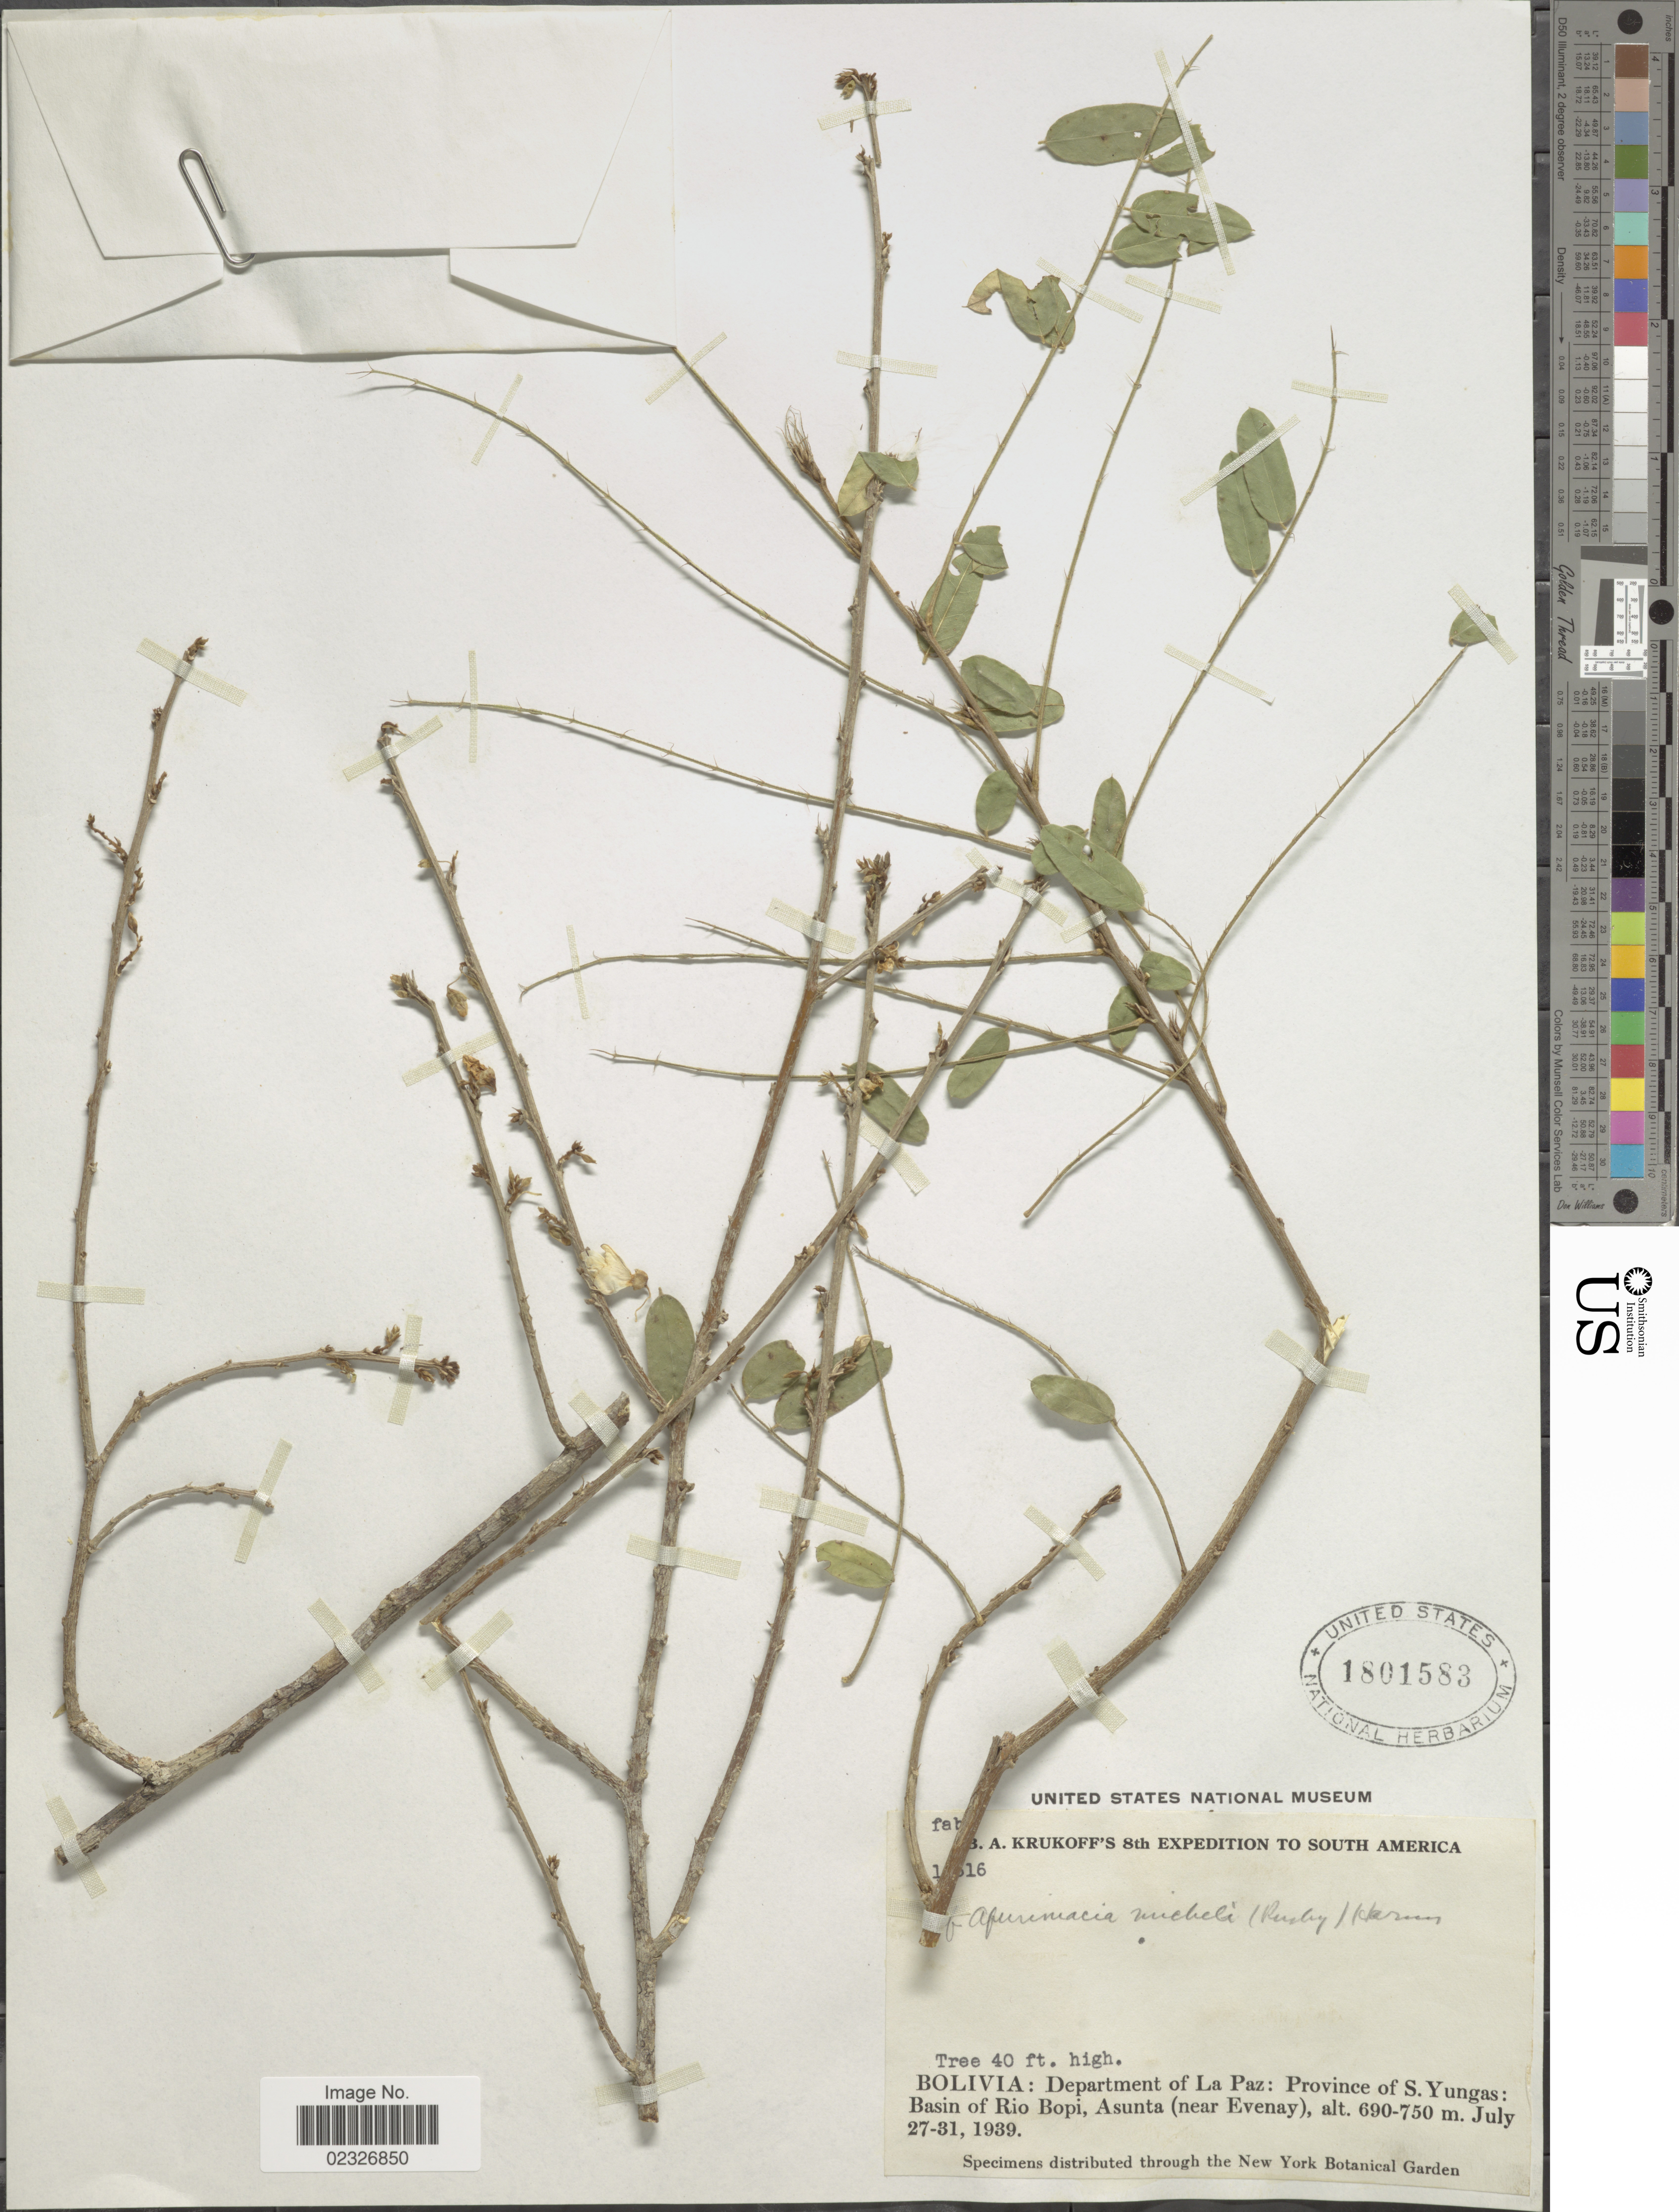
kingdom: Plantae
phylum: Tracheophyta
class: Magnoliopsida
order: Fabales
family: Fabaceae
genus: Apurimacia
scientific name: Apurimacia boliviana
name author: (Britton) Lavin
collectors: B. A. Krukoff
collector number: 1016*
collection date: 1939-07-27/1939-07-31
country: Bolivia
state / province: La Paz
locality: Province of S. Yungas: Basin of Rio Bopi, Asunta (near Evenay)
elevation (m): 690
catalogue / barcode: US 1801583